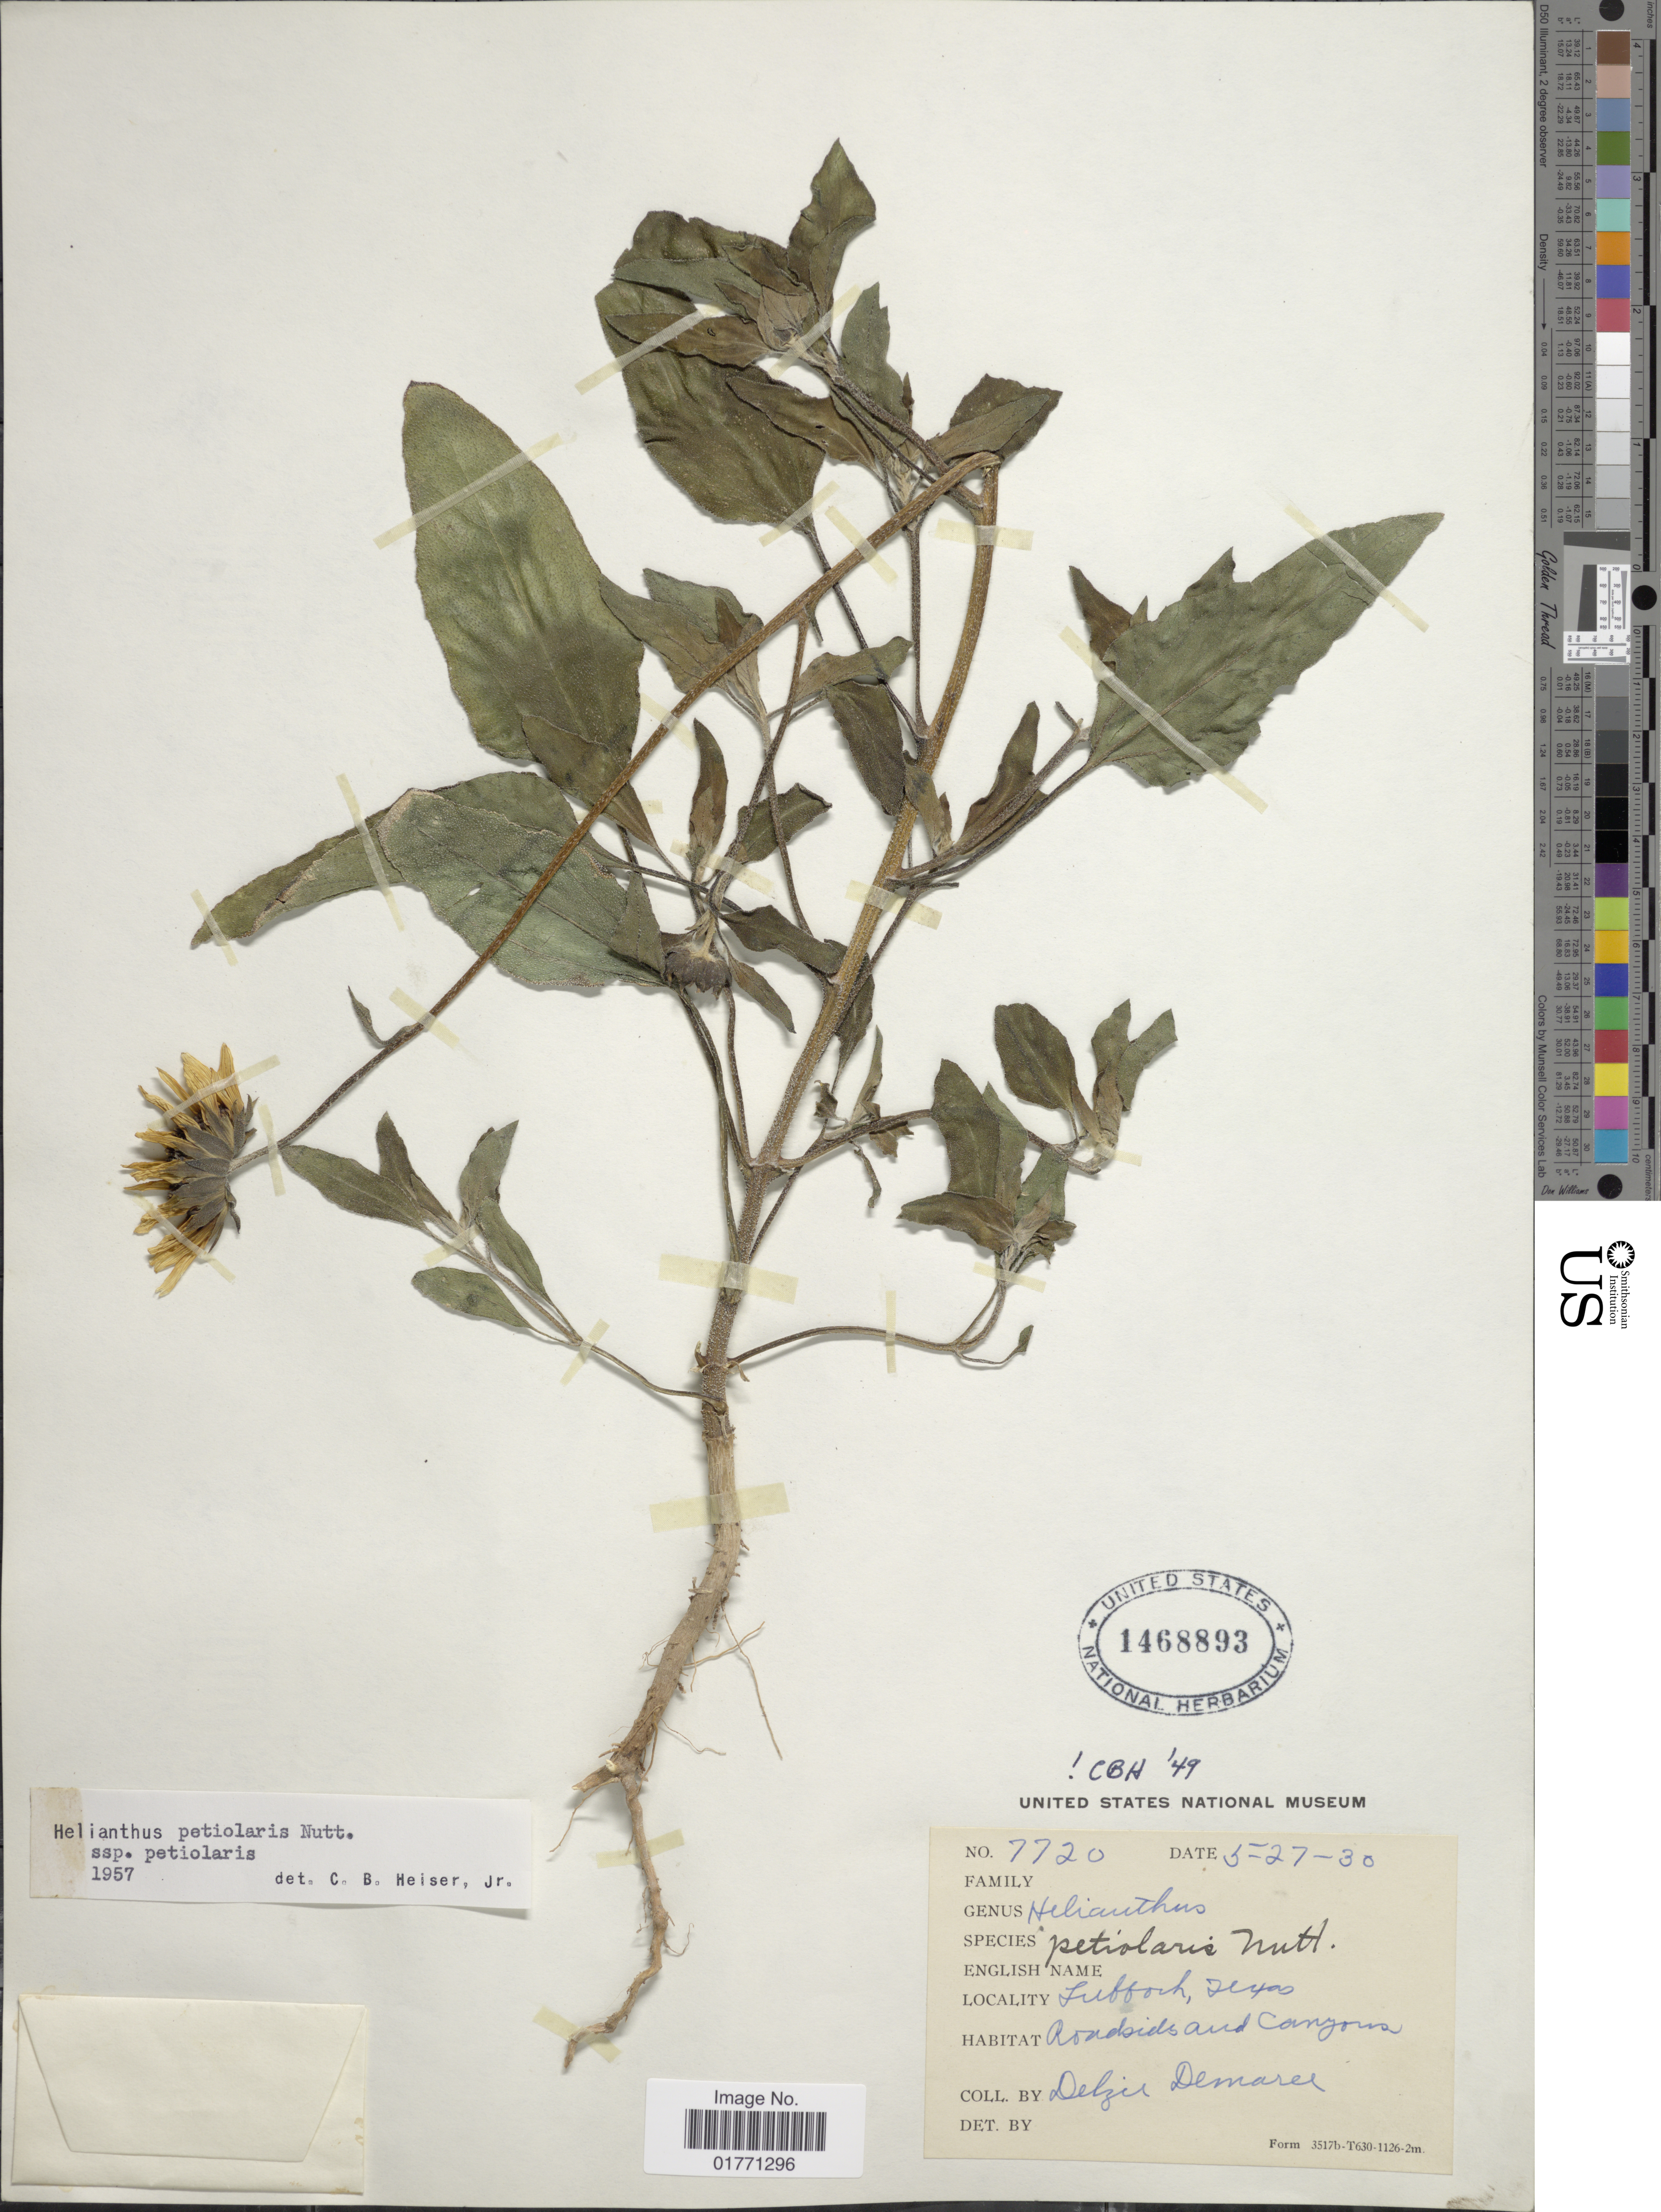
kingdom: Plantae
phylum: Tracheophyta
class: Magnoliopsida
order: Asterales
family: Asteraceae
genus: Helianthus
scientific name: Helianthus petiolaris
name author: Nutt.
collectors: D. Demaree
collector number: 7720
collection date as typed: Transcribed d/m/y: 27/5/30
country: United States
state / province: Texas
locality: Subfork, roadsides and canyons.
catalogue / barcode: US 1468893